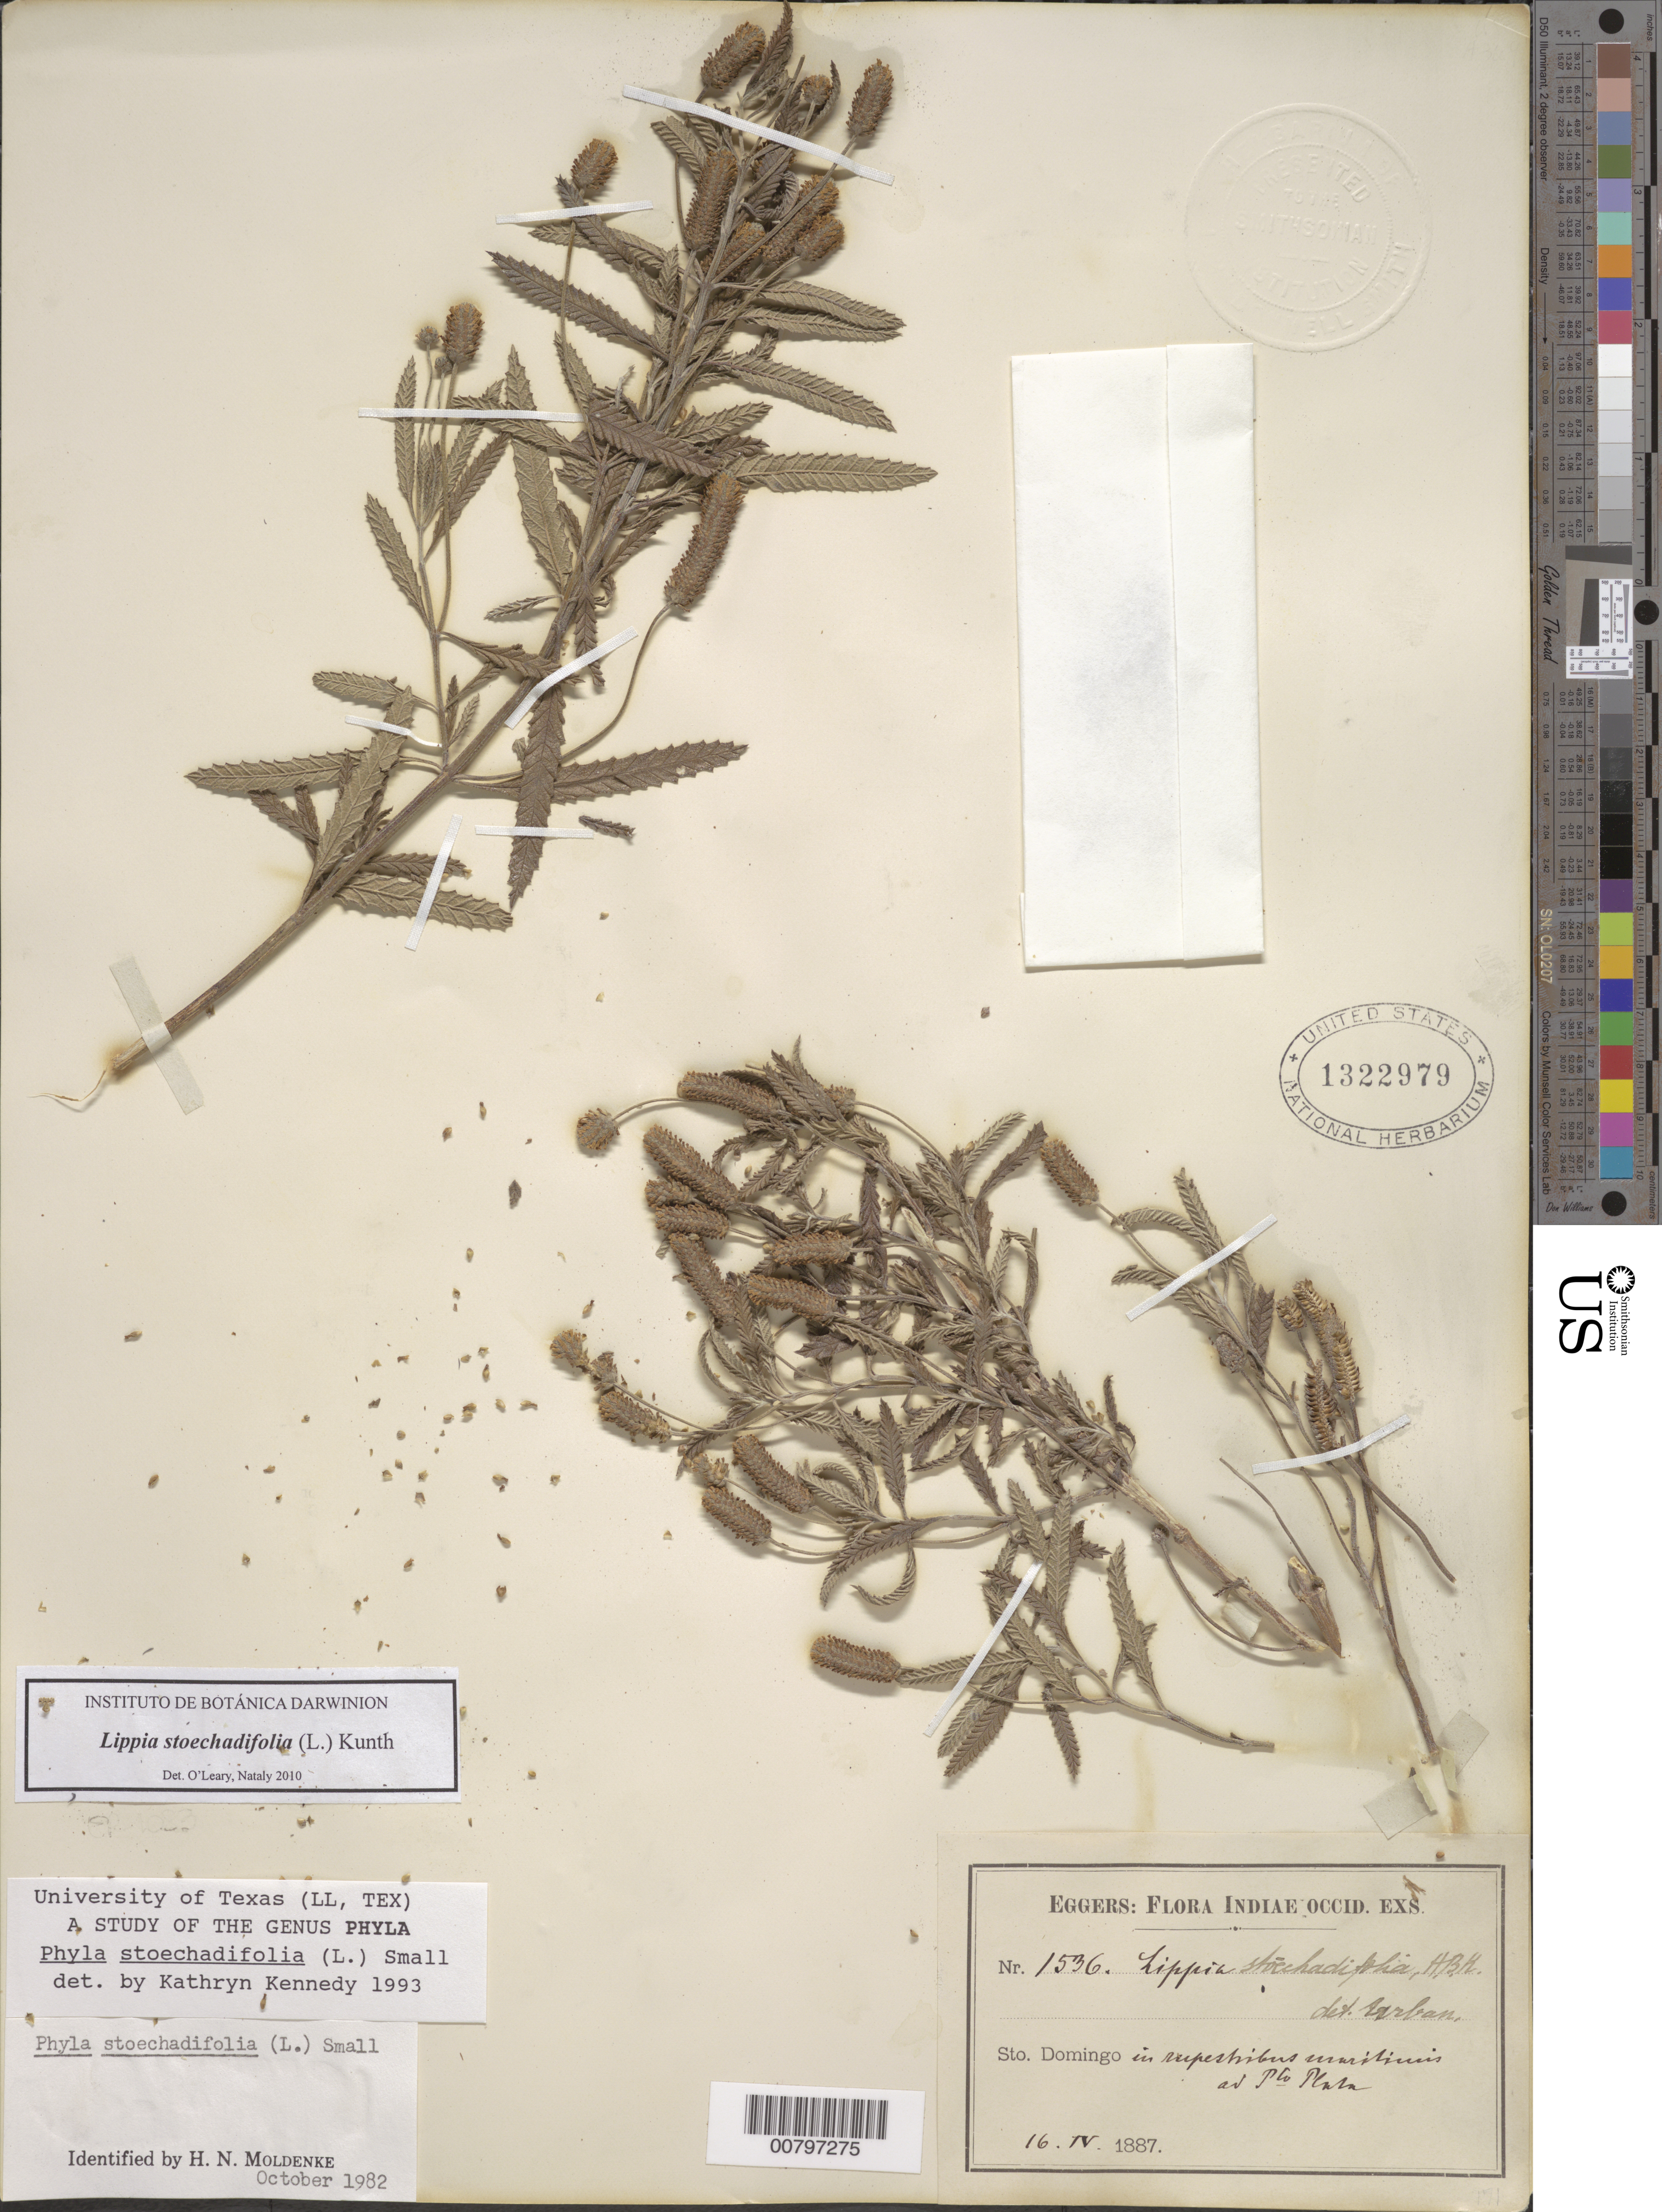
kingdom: Plantae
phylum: Tracheophyta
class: Magnoliopsida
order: Lamiales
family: Verbenaceae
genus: Phyla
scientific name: Phyla stoechadifolia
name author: (L.) Small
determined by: Kennedy, K.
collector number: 1536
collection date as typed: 16 Dec 1951 and 29 Dec 1951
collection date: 1951-12-16,1951-12-29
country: Dominican Republic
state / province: Puerto Plata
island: Hispaniola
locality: Isles of Pines, Base of Sierra de Casas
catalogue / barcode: US 1322979